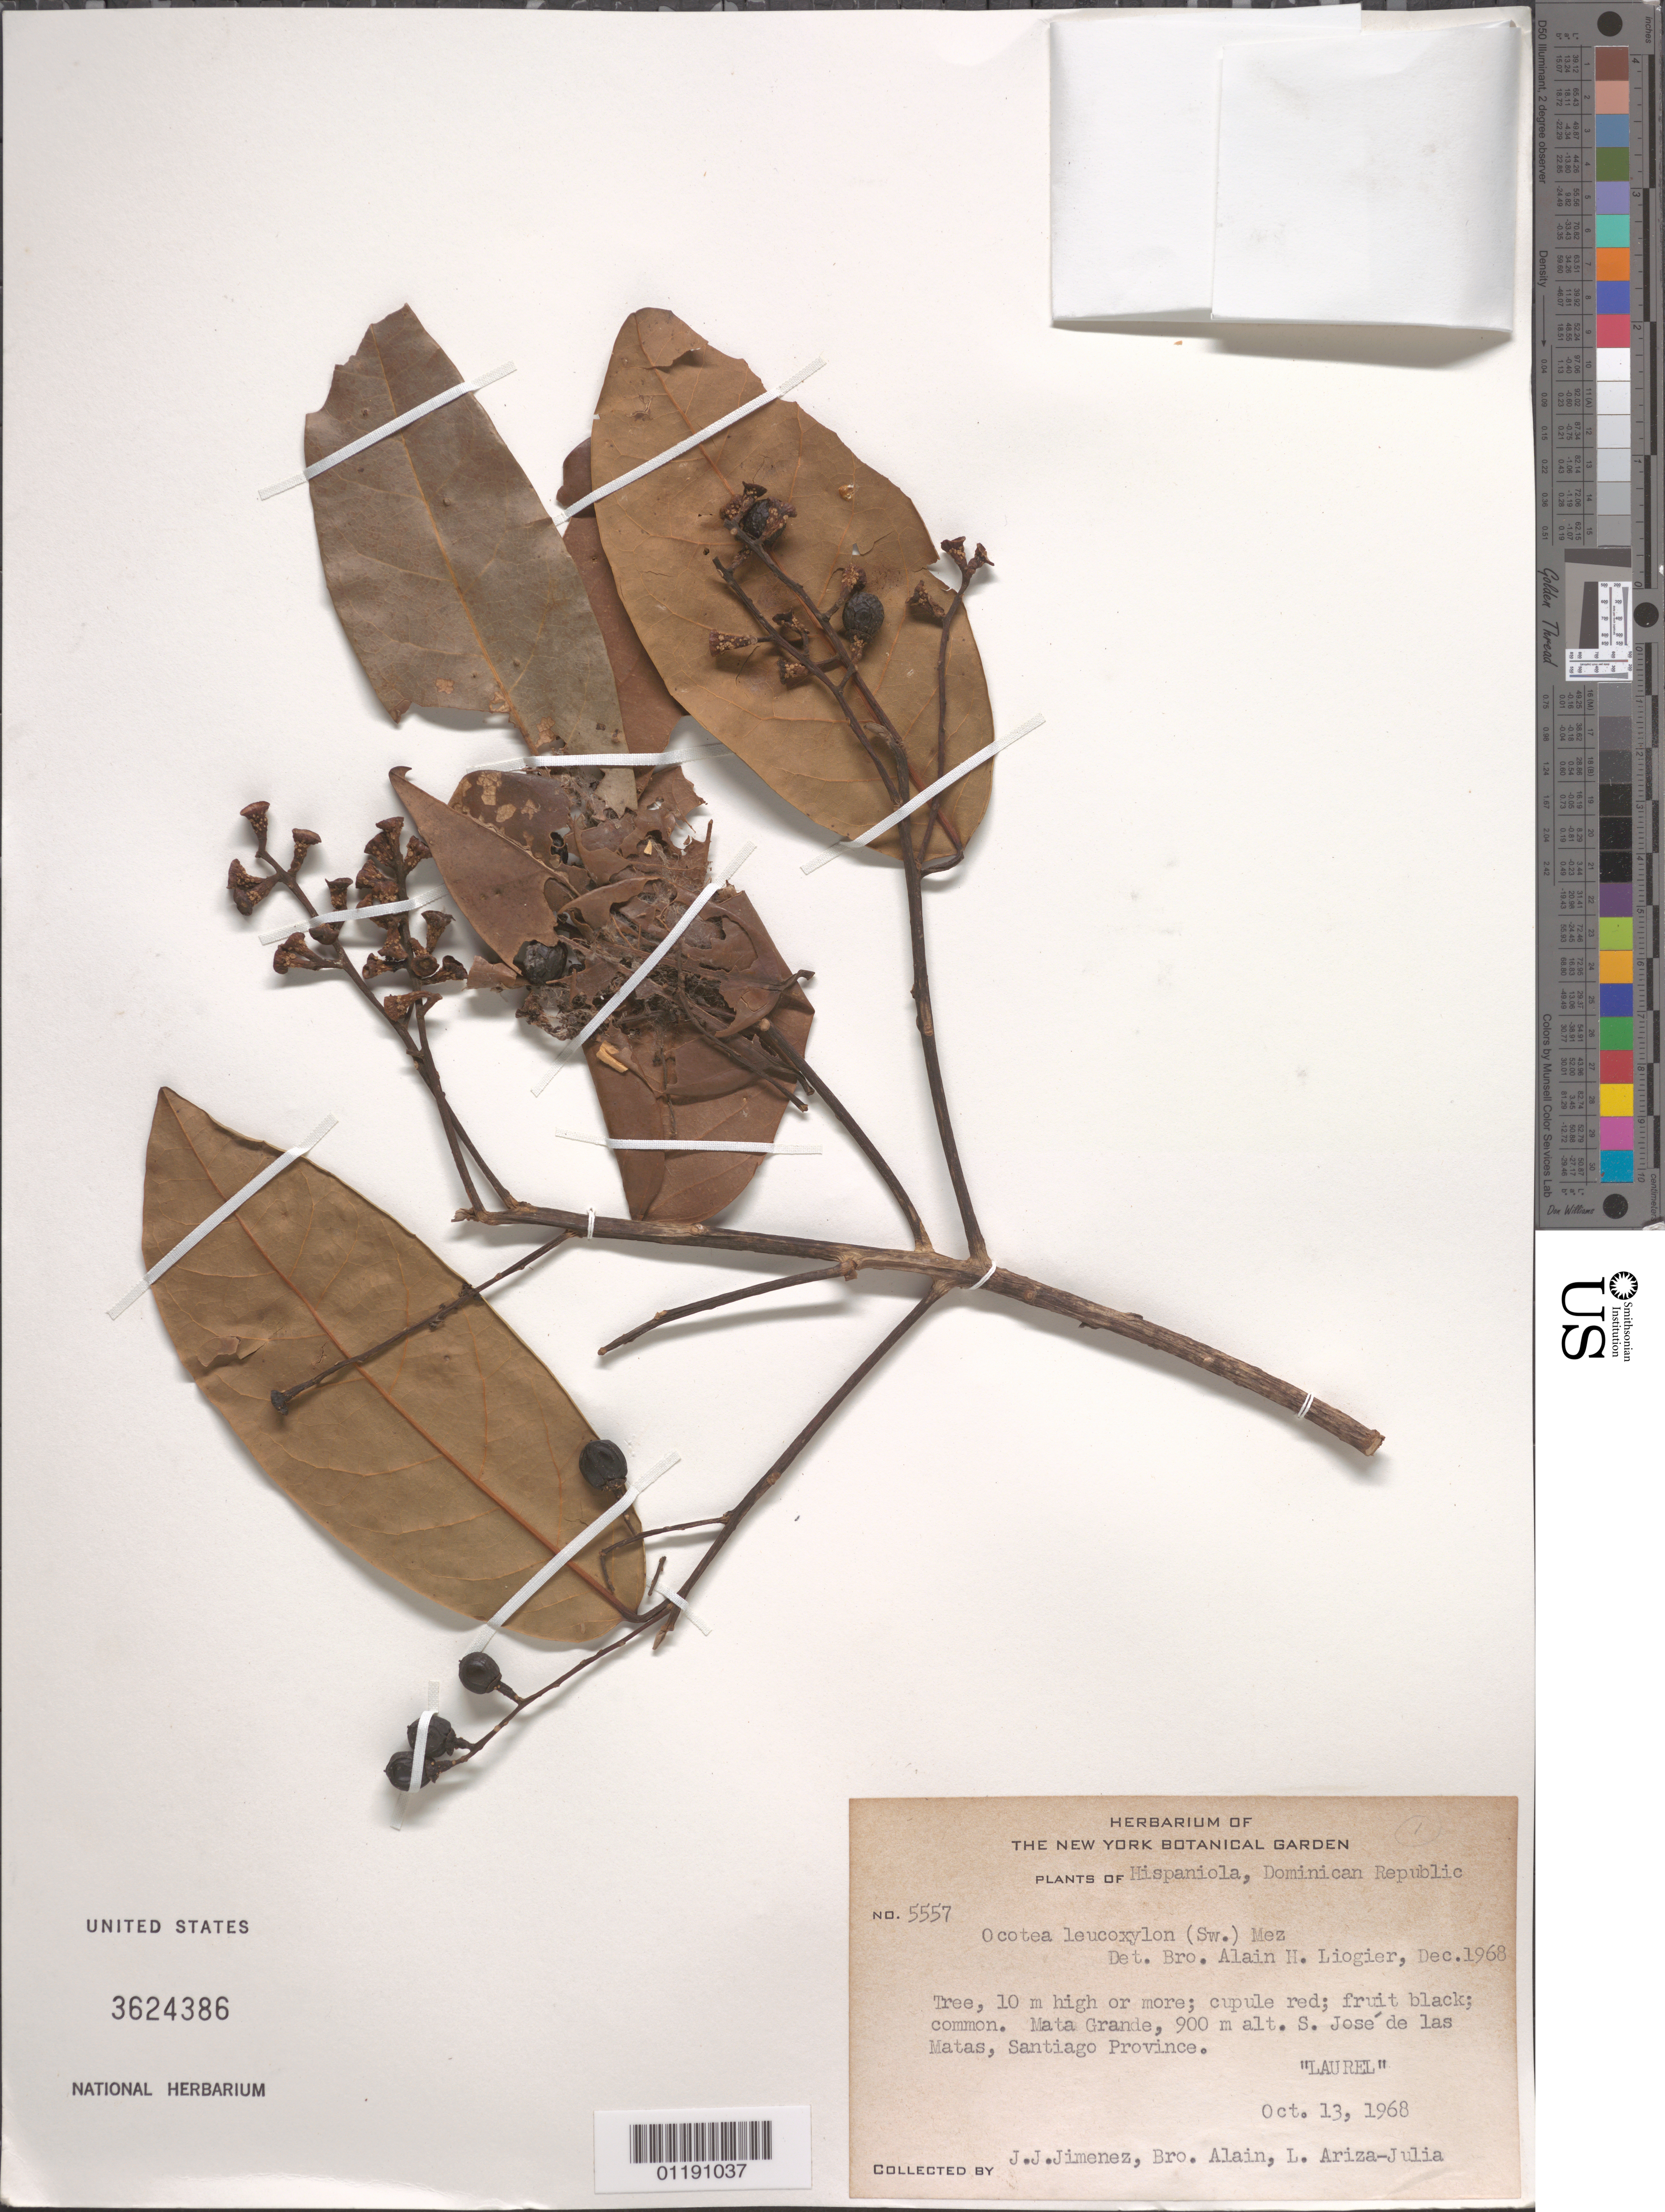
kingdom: Plantae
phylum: Tracheophyta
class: Magnoliopsida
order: Laurales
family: Lauraceae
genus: Ocotea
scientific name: Ocotea leucoxylon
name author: (Sw.) Laness.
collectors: J. J. Jiménez Almonte, A. H. Liogier & L. Ariza-Julia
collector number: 5557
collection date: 1968-10-13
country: Dominican Republic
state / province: Santiago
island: Hispaniola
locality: Mata Grande, S. José de las Matas.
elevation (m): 900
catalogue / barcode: US 3624386